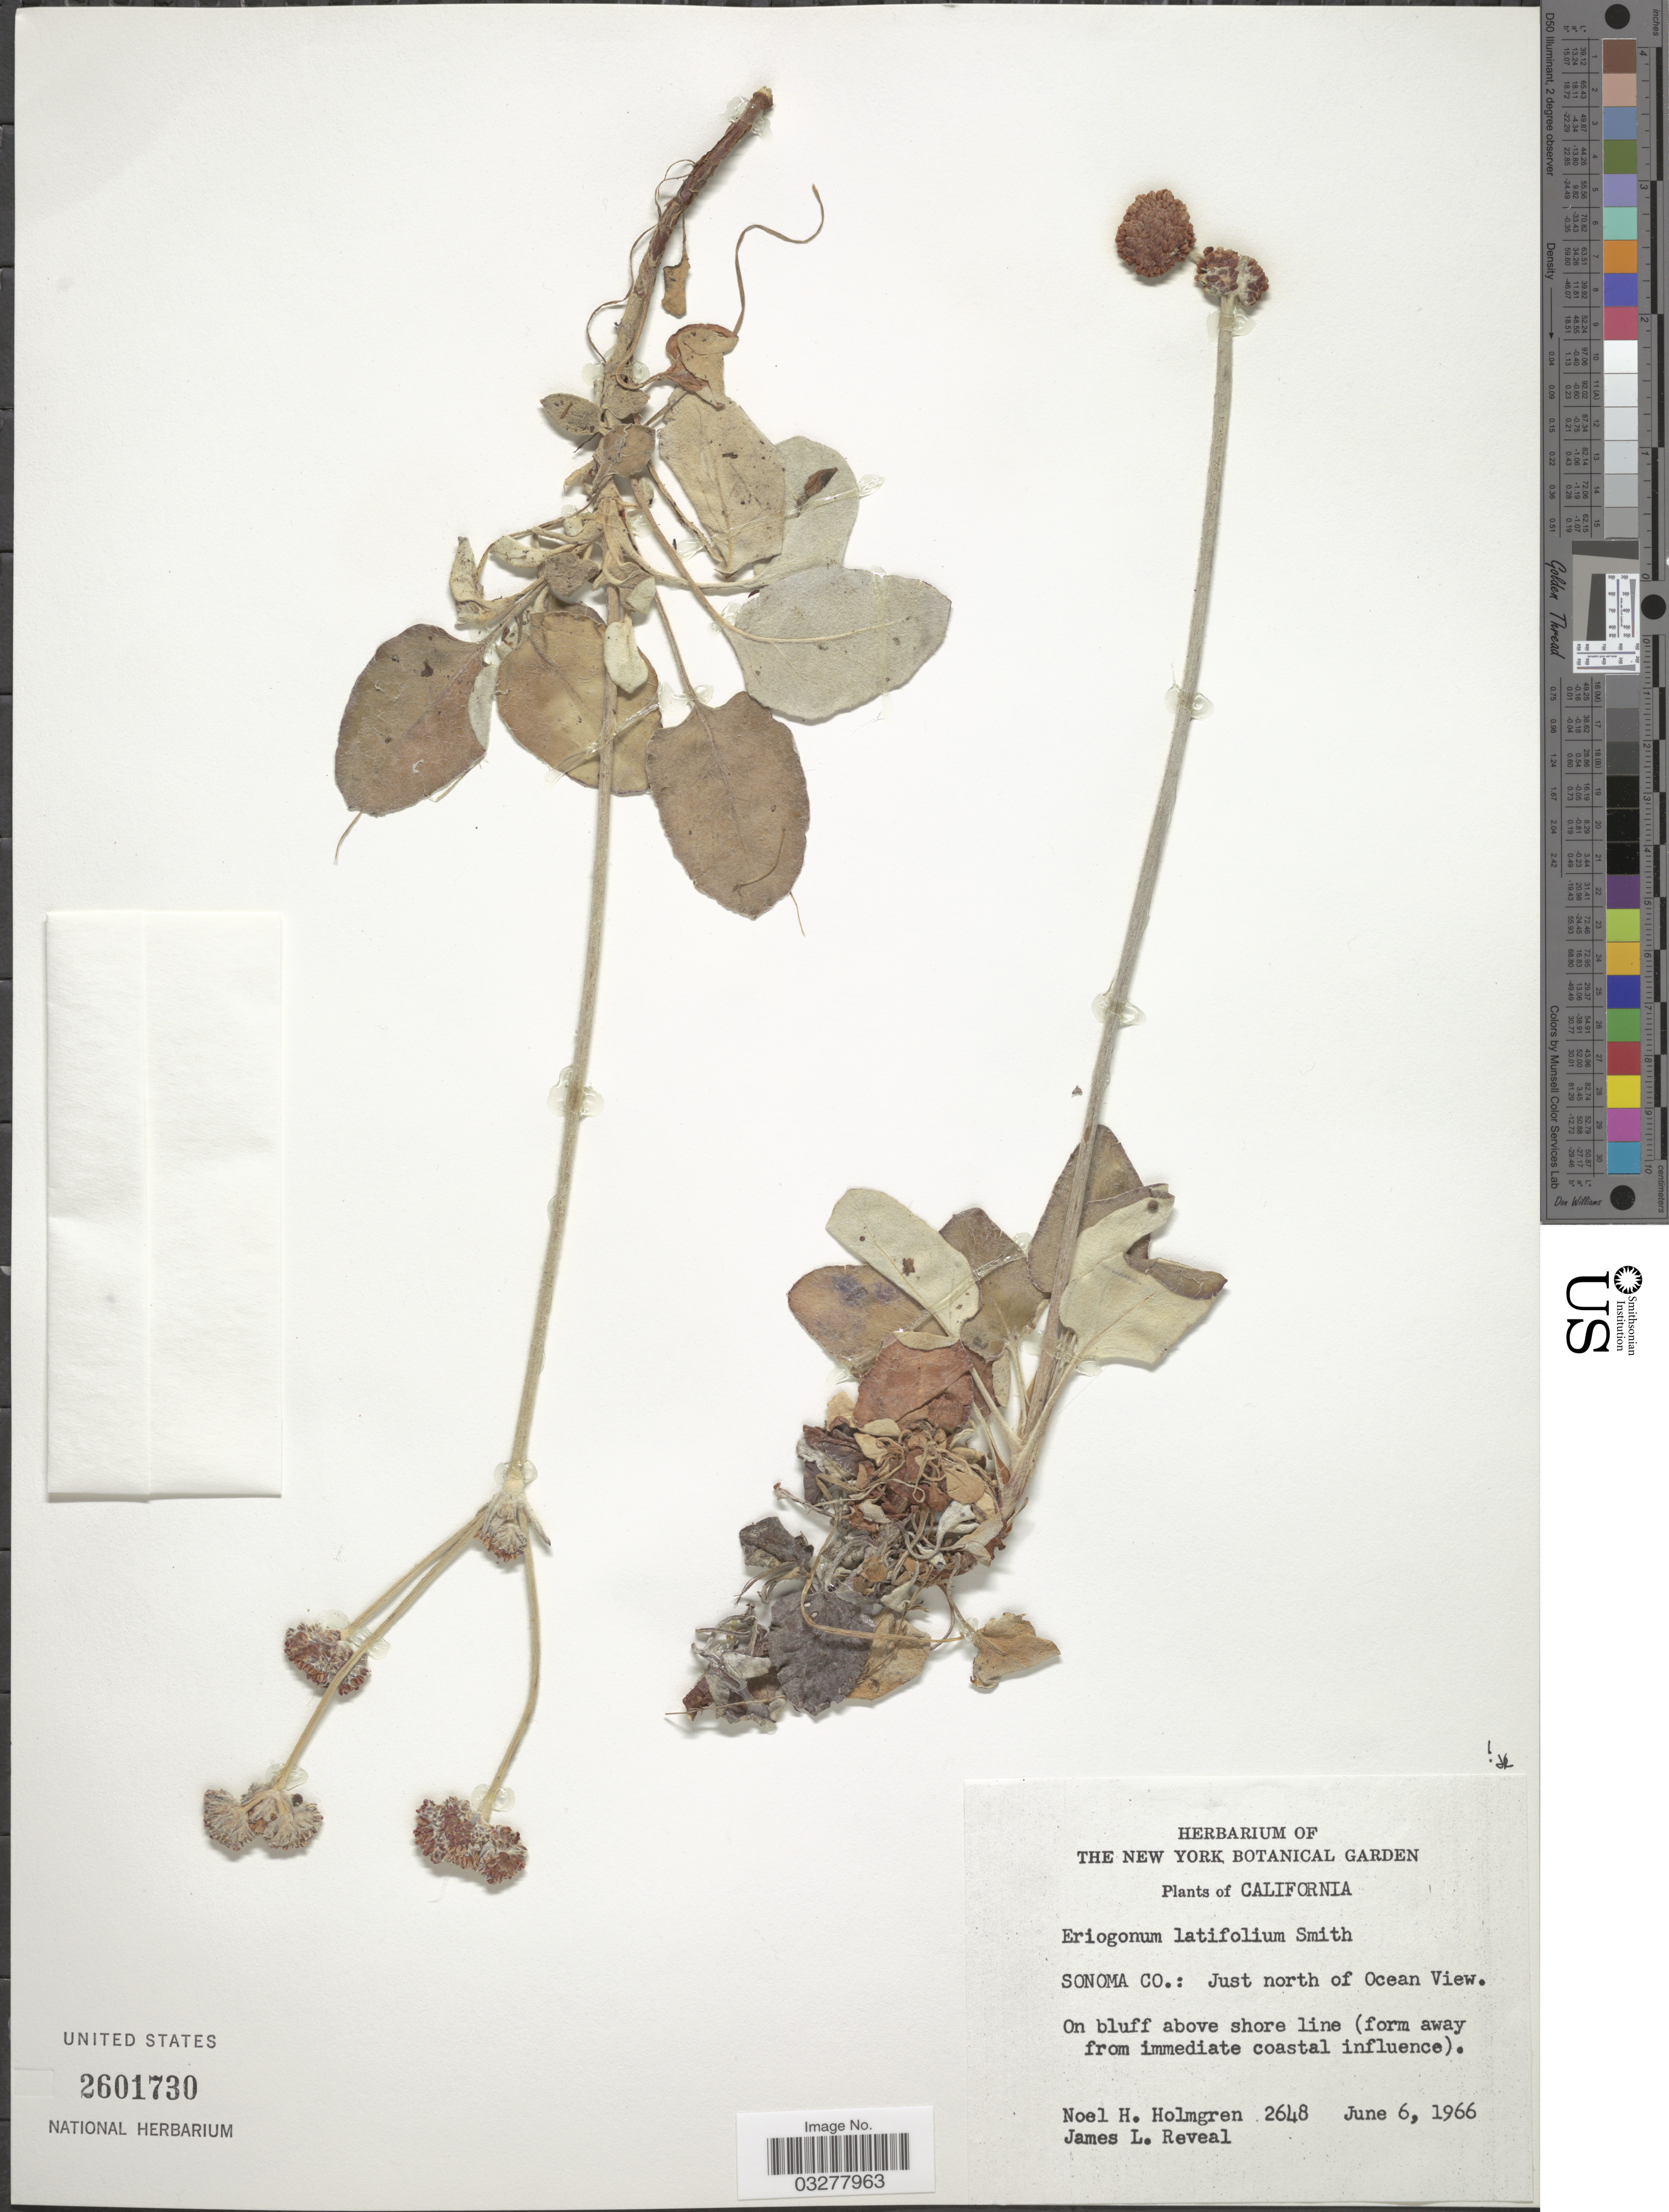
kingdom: Plantae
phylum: Tracheophyta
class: Magnoliopsida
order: Caryophyllales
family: Polygonaceae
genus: Eriogonum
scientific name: Eriogonum latifolium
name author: Sm.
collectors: N. H. Holmgren & J. L. Reveal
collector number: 2648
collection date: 1966-06-06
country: United States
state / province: California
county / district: Sonoma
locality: Sonoma Co.: Just north of Ocean View.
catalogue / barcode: US 2601730